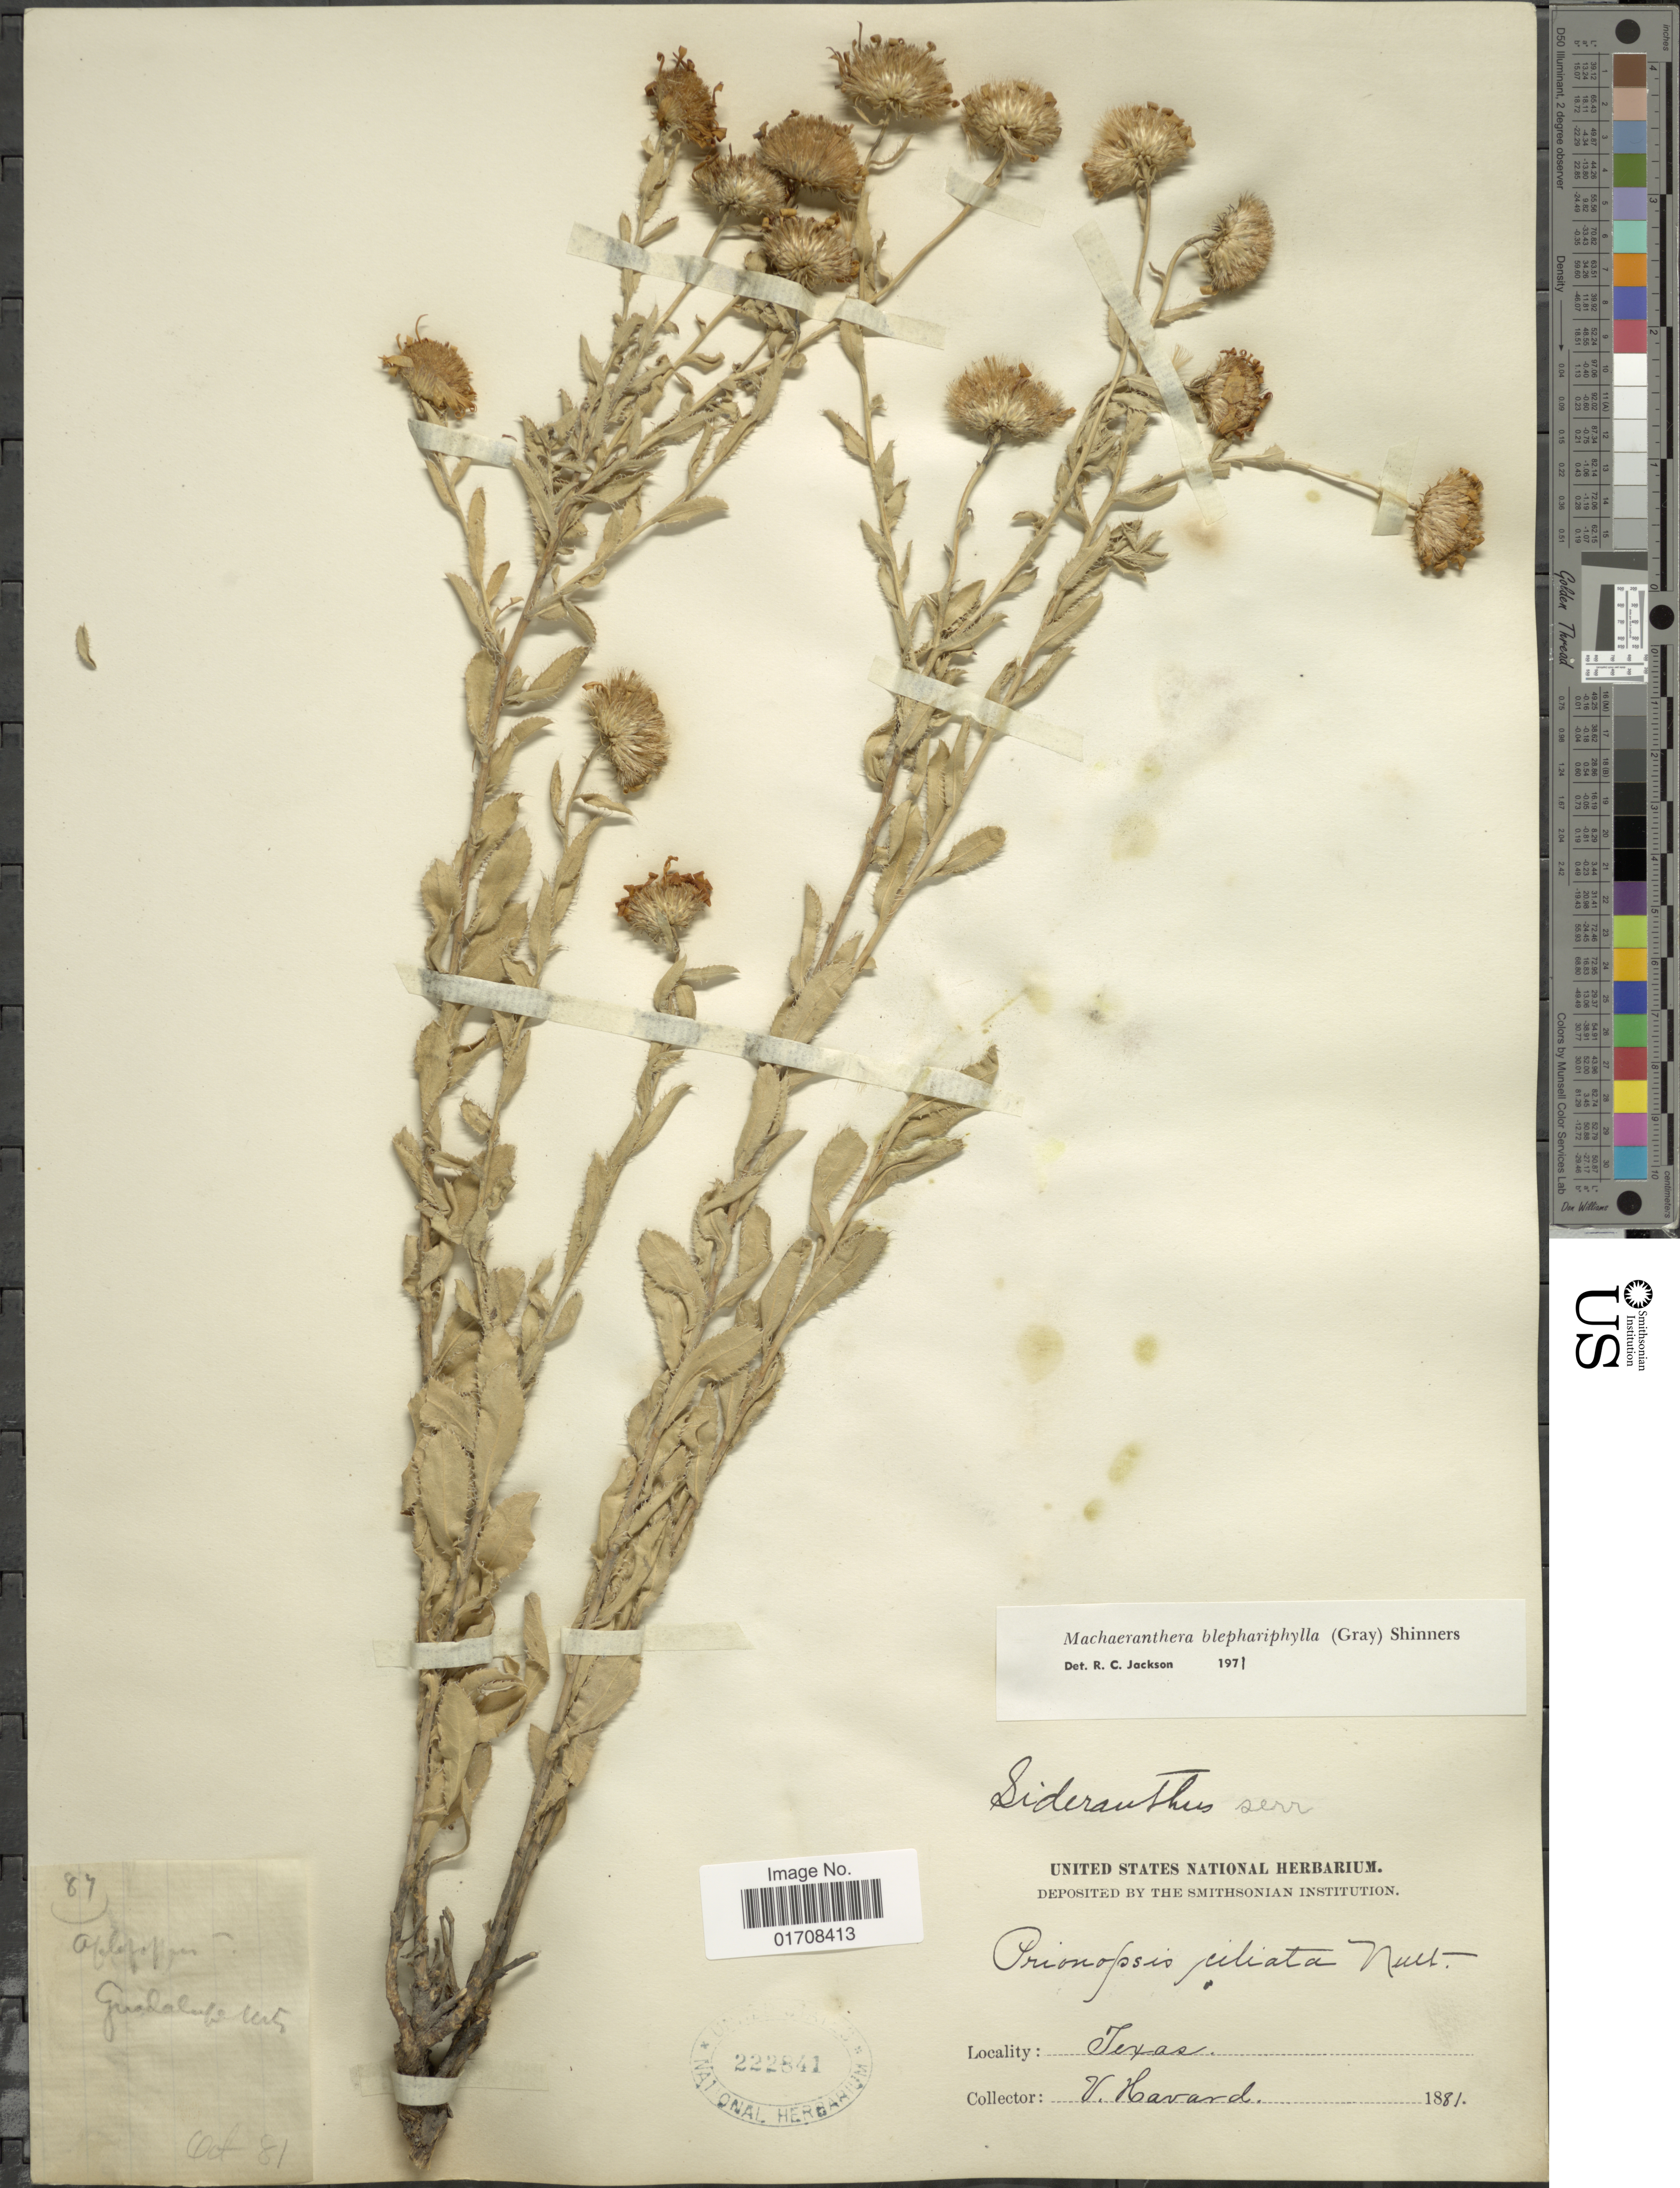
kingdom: Plantae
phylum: Tracheophyta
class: Magnoliopsida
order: Asterales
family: Asteraceae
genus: Machaeranthera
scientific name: Machaeranthera blephariphylla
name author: (A. Gray) Shinners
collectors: V. Havard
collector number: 87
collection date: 1881-10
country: United States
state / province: Texas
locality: Guadalupe Mts.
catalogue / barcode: US 222841